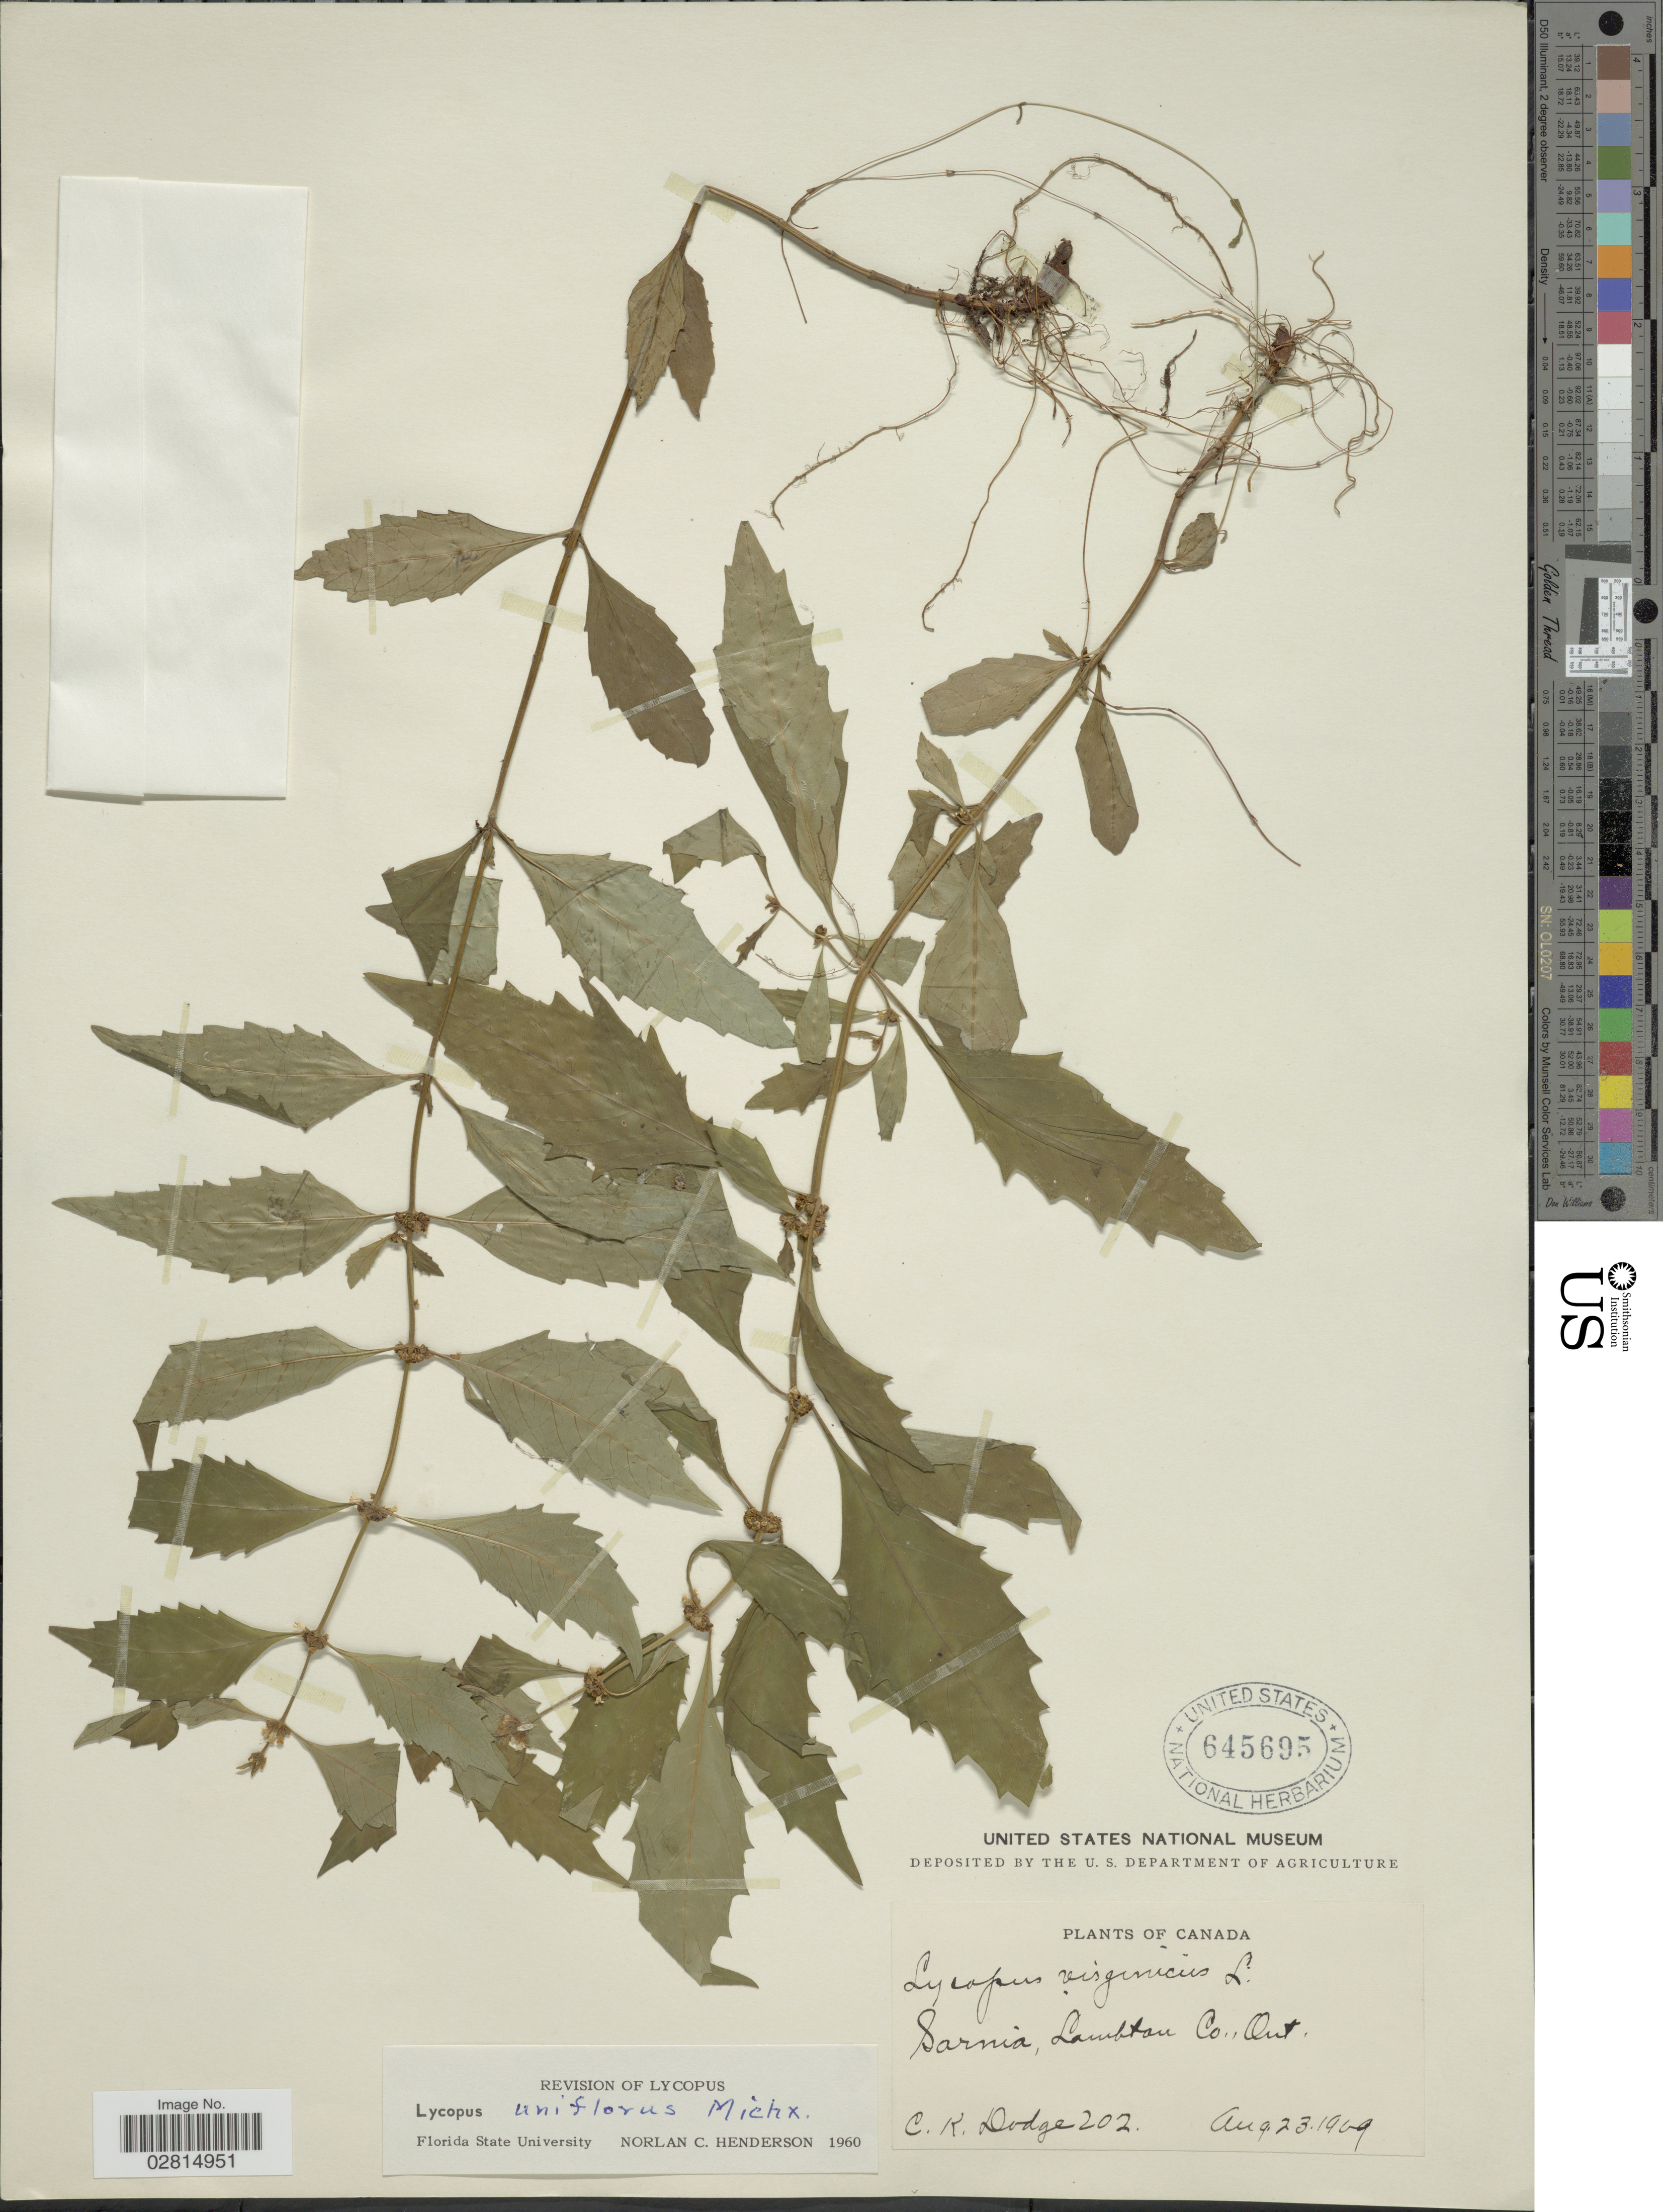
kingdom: Plantae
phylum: Tracheophyta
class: Magnoliopsida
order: Lamiales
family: Lamiaceae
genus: Lycopus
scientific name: Lycopus uniflorus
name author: Michx.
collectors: C. Dodge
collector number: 202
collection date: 1909-08-23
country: Canada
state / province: Ontario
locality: Sarnia, Lambton Co., Ont.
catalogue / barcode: US 645695